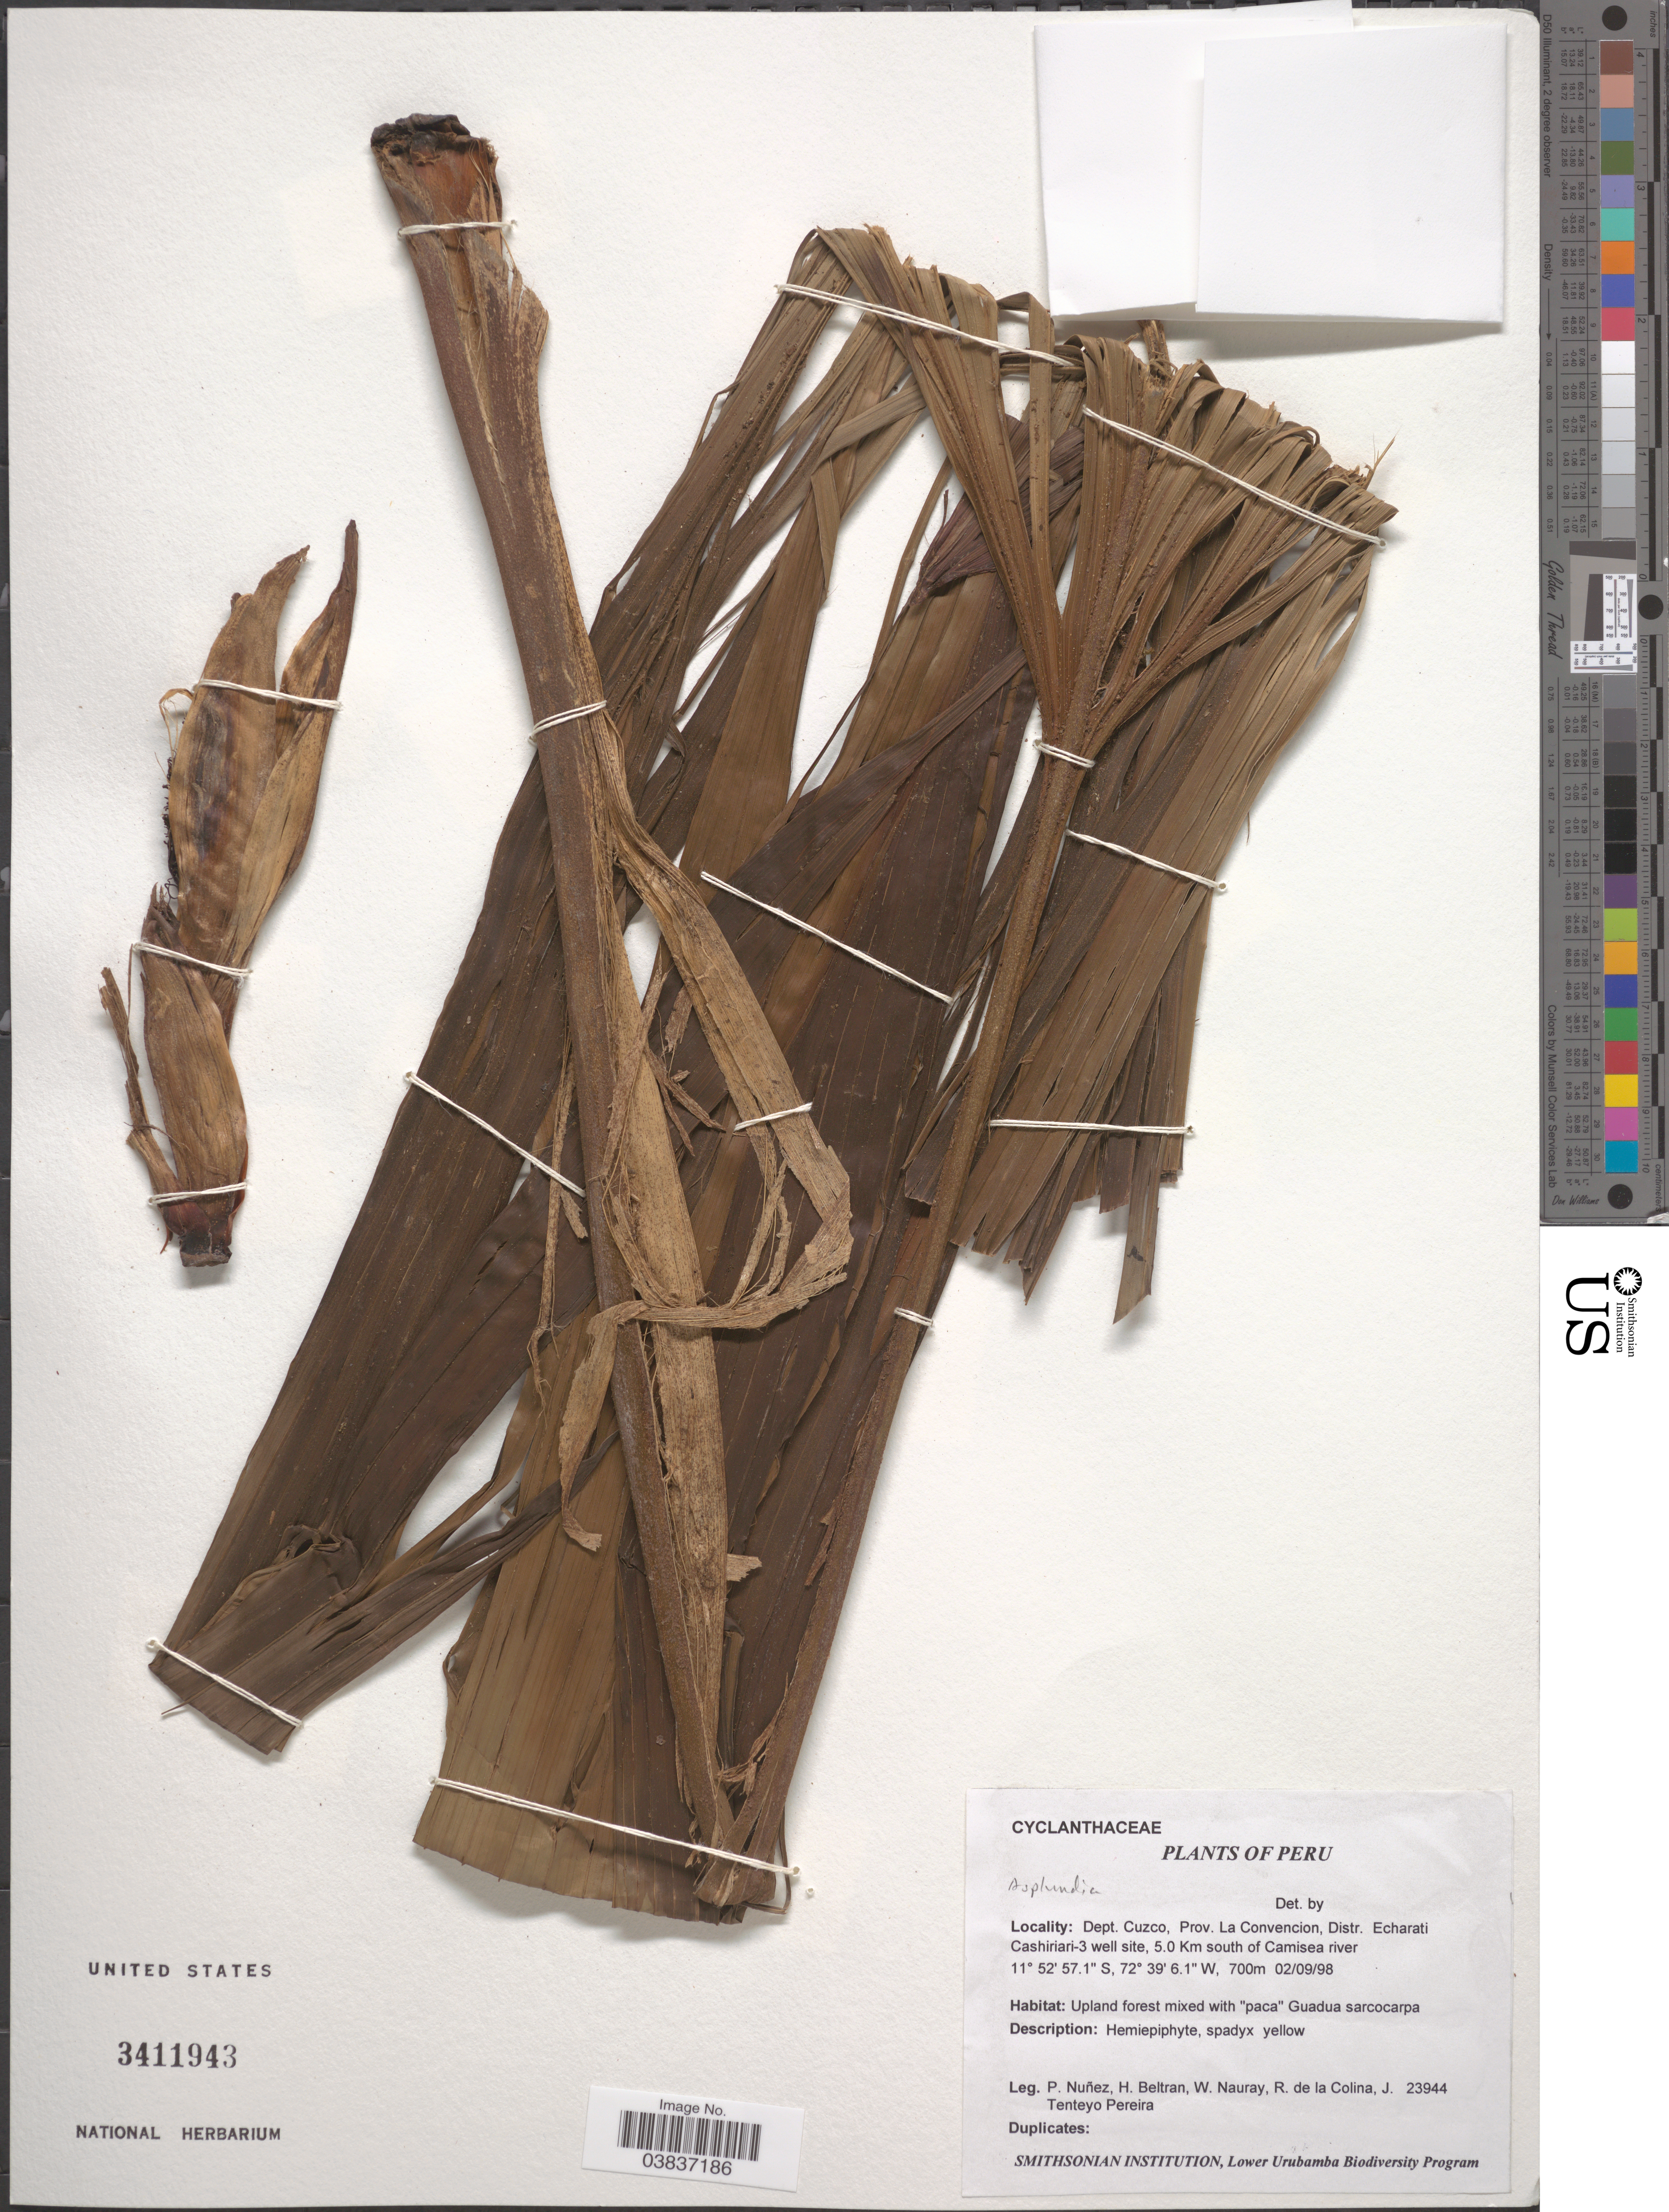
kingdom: Plantae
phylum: Tracheophyta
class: Liliopsida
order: Pandanales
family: Cyclanthaceae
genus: Asplundia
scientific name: Asplundia sp.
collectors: P. Nuñez V., H. Beltran, W. Nauray, R. Colina & J. T. Pereira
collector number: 23944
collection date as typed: Transcribed d/m/y: 2/9/98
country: Peru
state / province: Cusco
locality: Dept. Cuzco, Prov. La Convencion, Distr. Echarati Cashiriari-3 well site, 5.0 Km south of Camisea river.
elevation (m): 700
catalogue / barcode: US 3411943